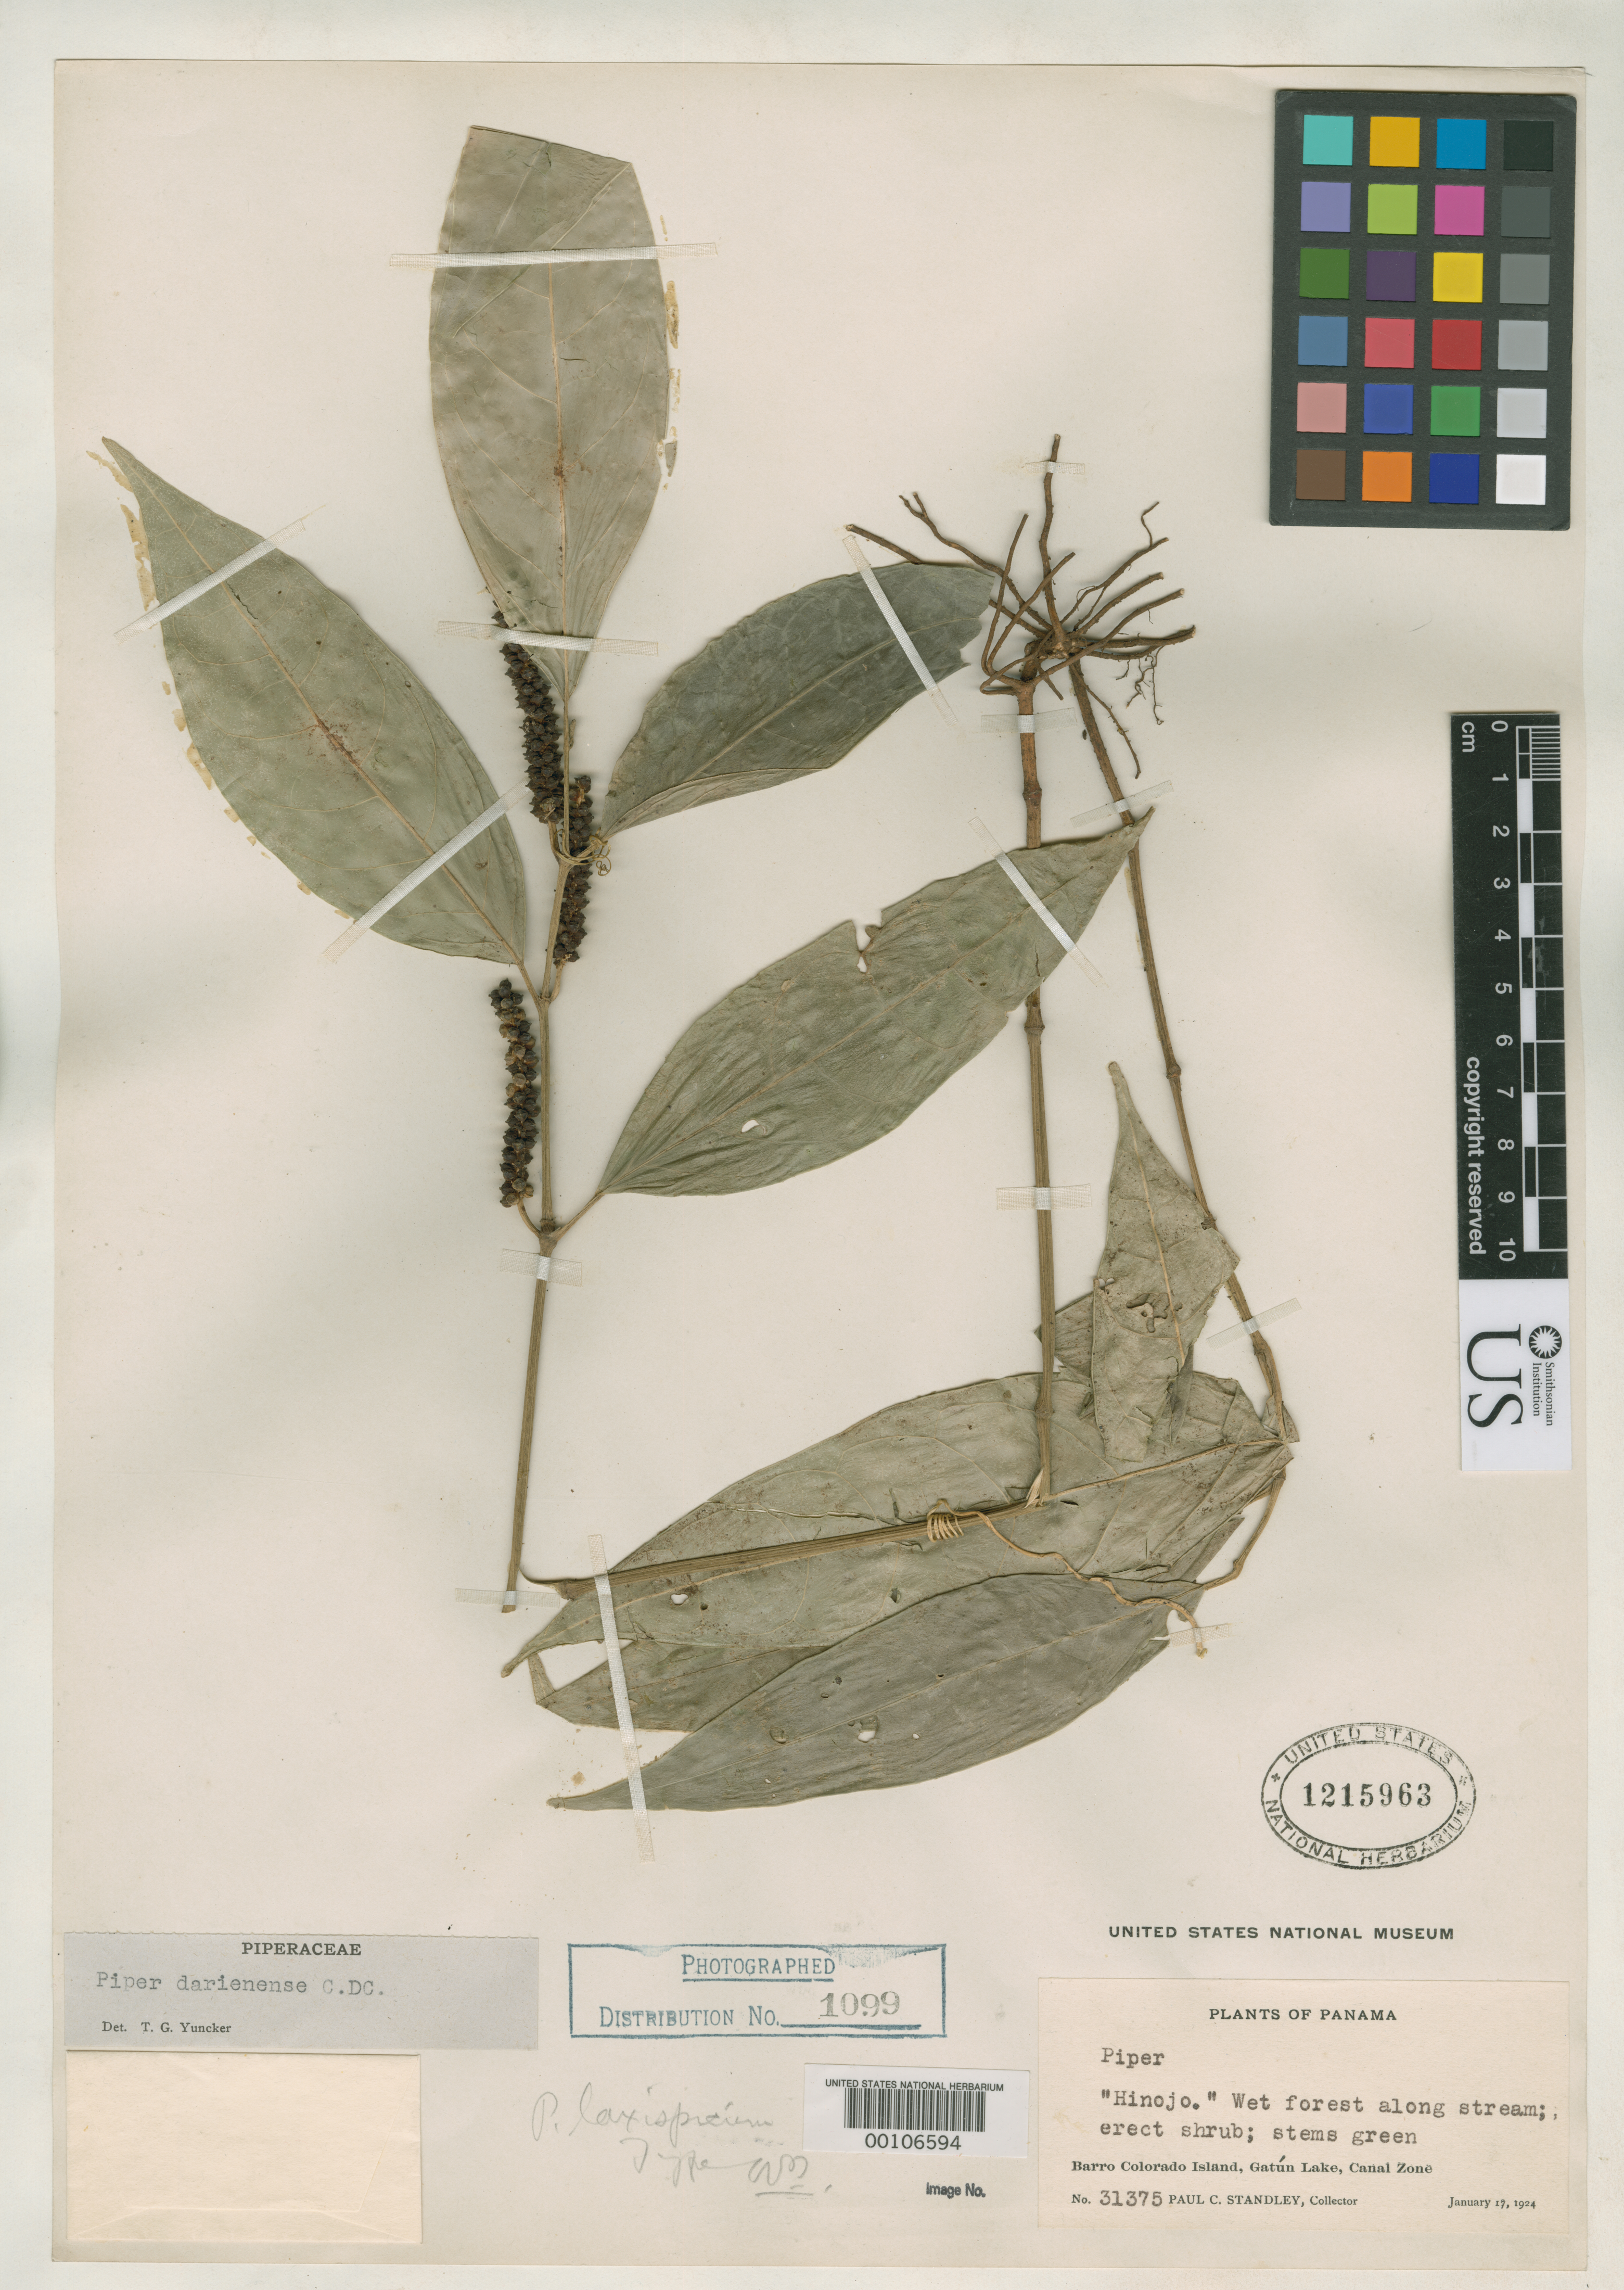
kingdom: Plantae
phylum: Tracheophyta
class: Magnoliopsida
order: Piperales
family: Piperaceae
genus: Piper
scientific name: Piper laxispicum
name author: Trel.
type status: Holotype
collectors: P. C. Standley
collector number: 31375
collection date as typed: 17 Jan 1924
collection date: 1924-01-17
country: Panama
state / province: Panamá Oeste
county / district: Canal Zone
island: Barro Colorado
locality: Gatun Lake.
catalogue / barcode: US 1215963